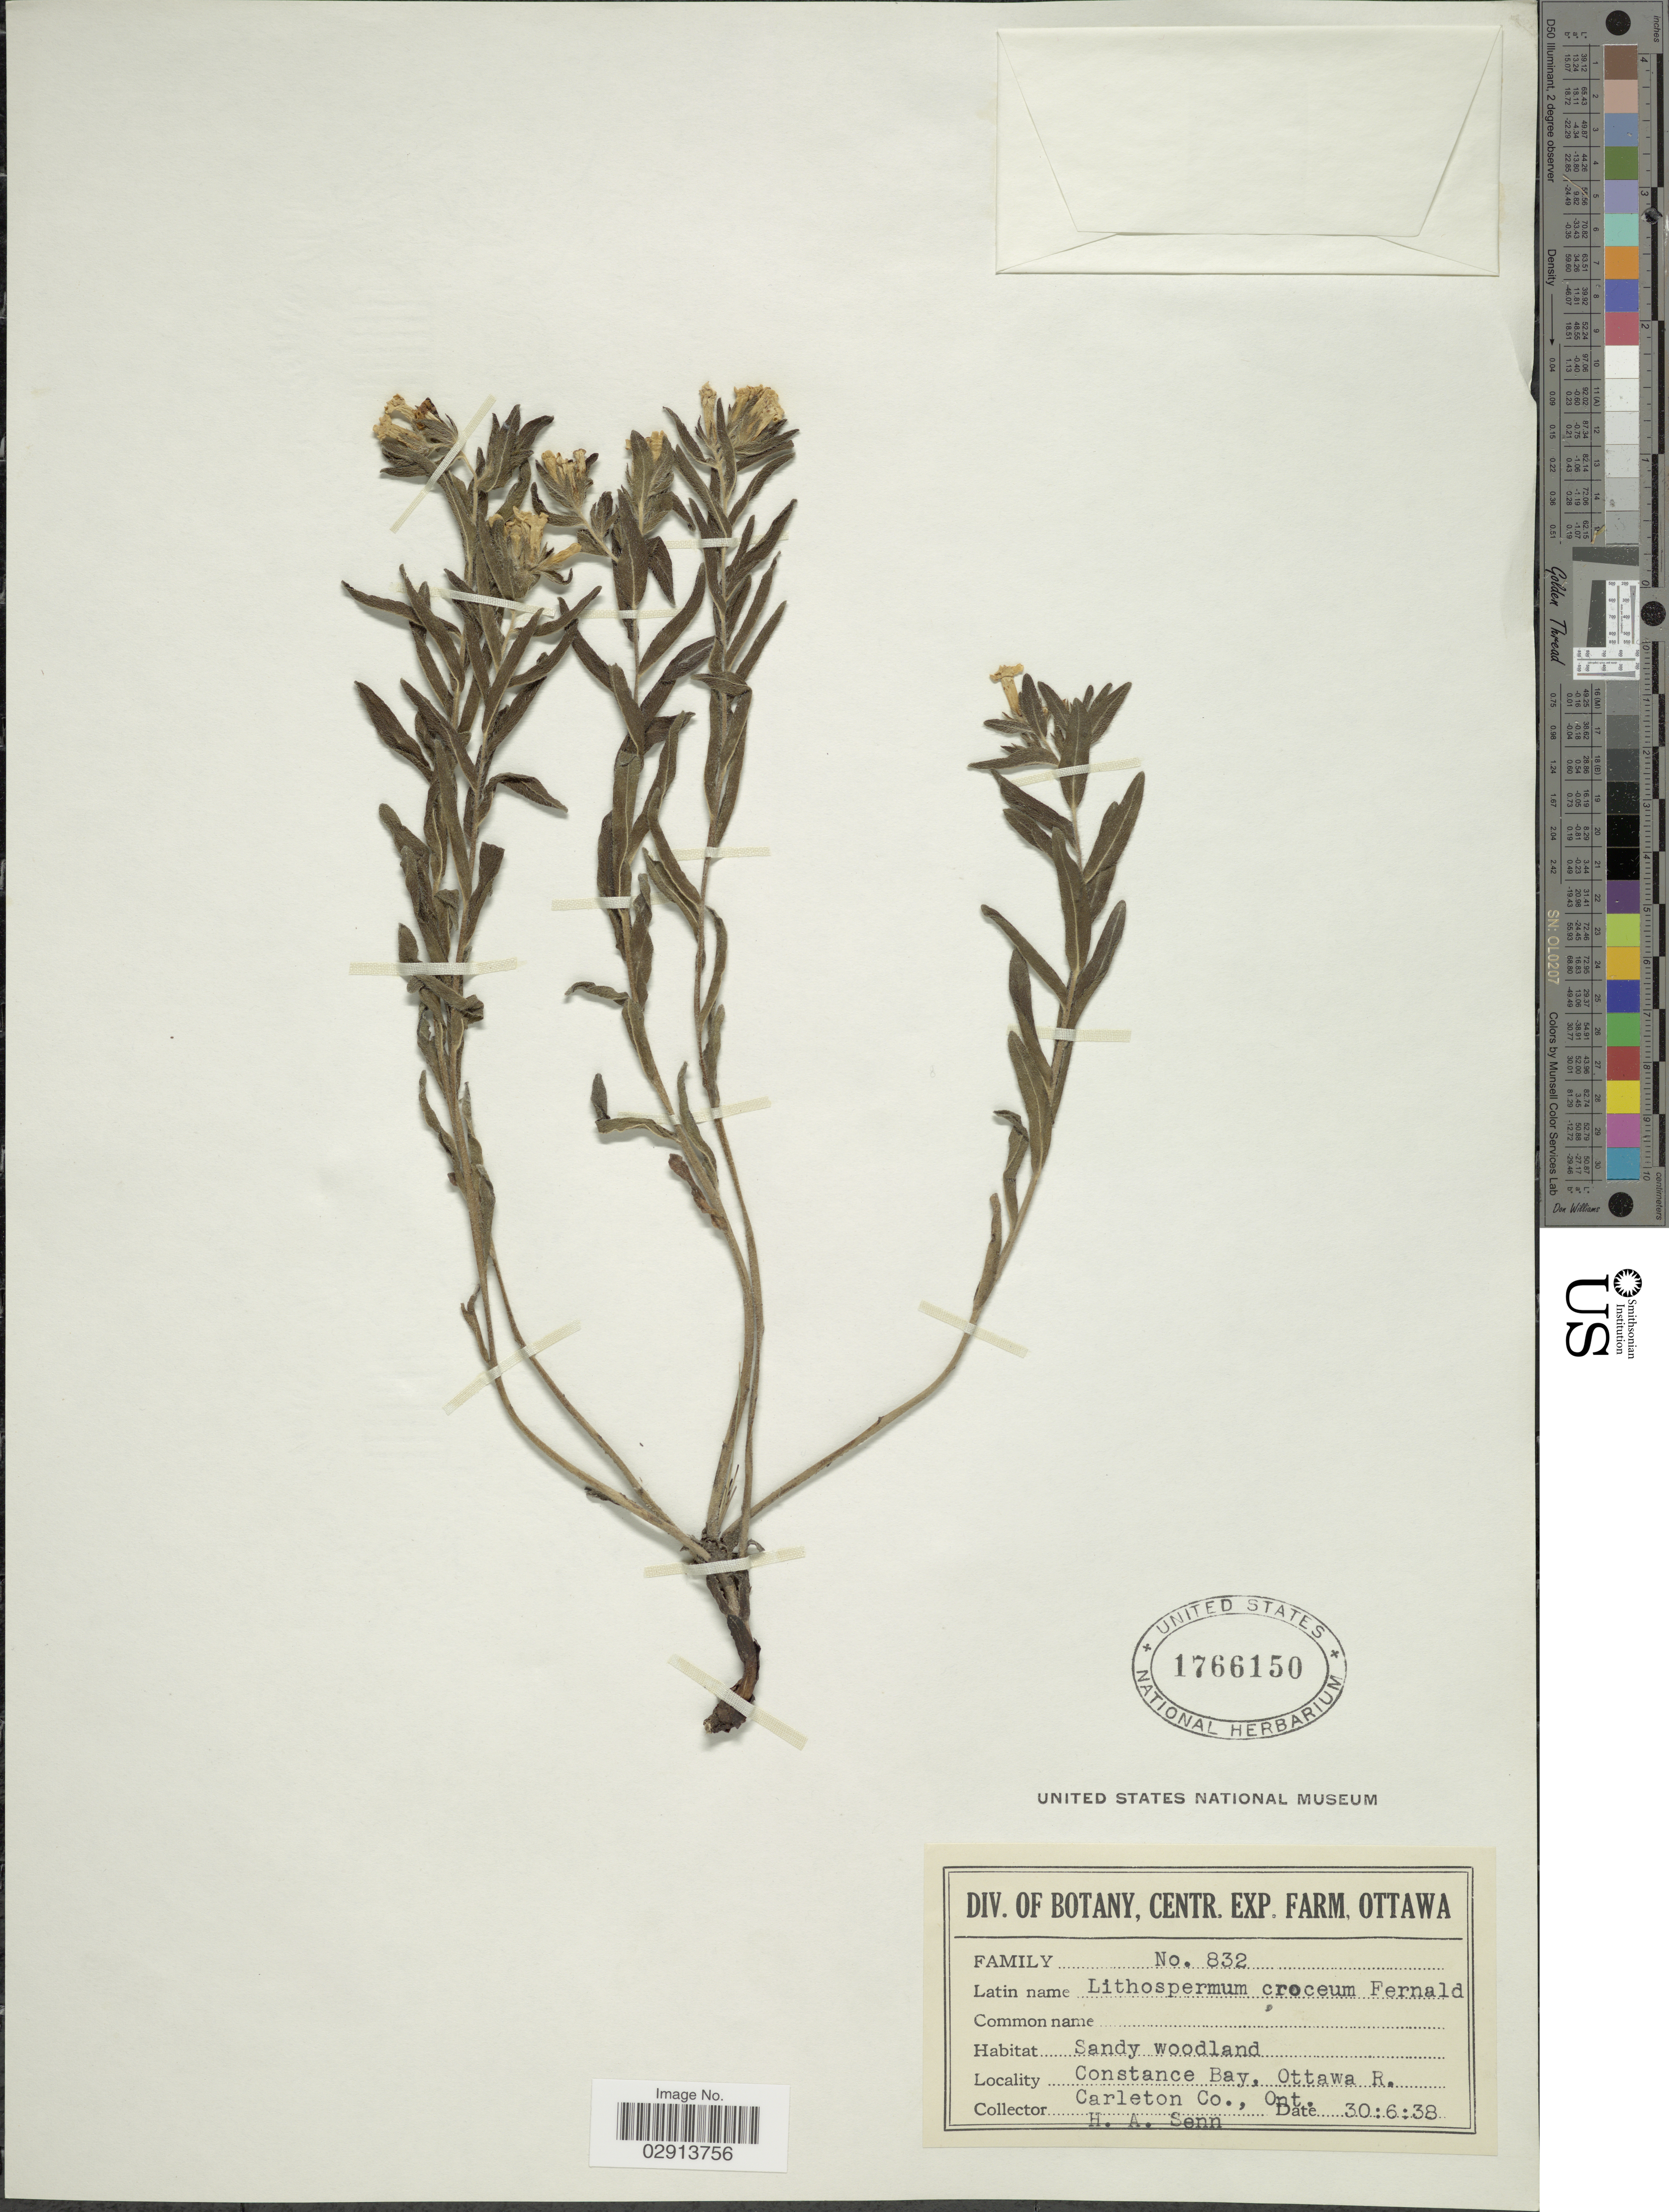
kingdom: Plantae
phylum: Tracheophyta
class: Magnoliopsida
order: Boraginales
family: Boraginaceae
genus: Lithospermum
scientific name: Lithospermum caroliniense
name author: (J.F. Gmel.) MacMill.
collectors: H. Senn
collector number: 832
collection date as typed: Transcribed d/m/y: 30/6/38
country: Canada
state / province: Ontario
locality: Sandy woodland. Constance Bay, Ottawa R. Carleton Co., Ont.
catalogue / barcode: US 1766150